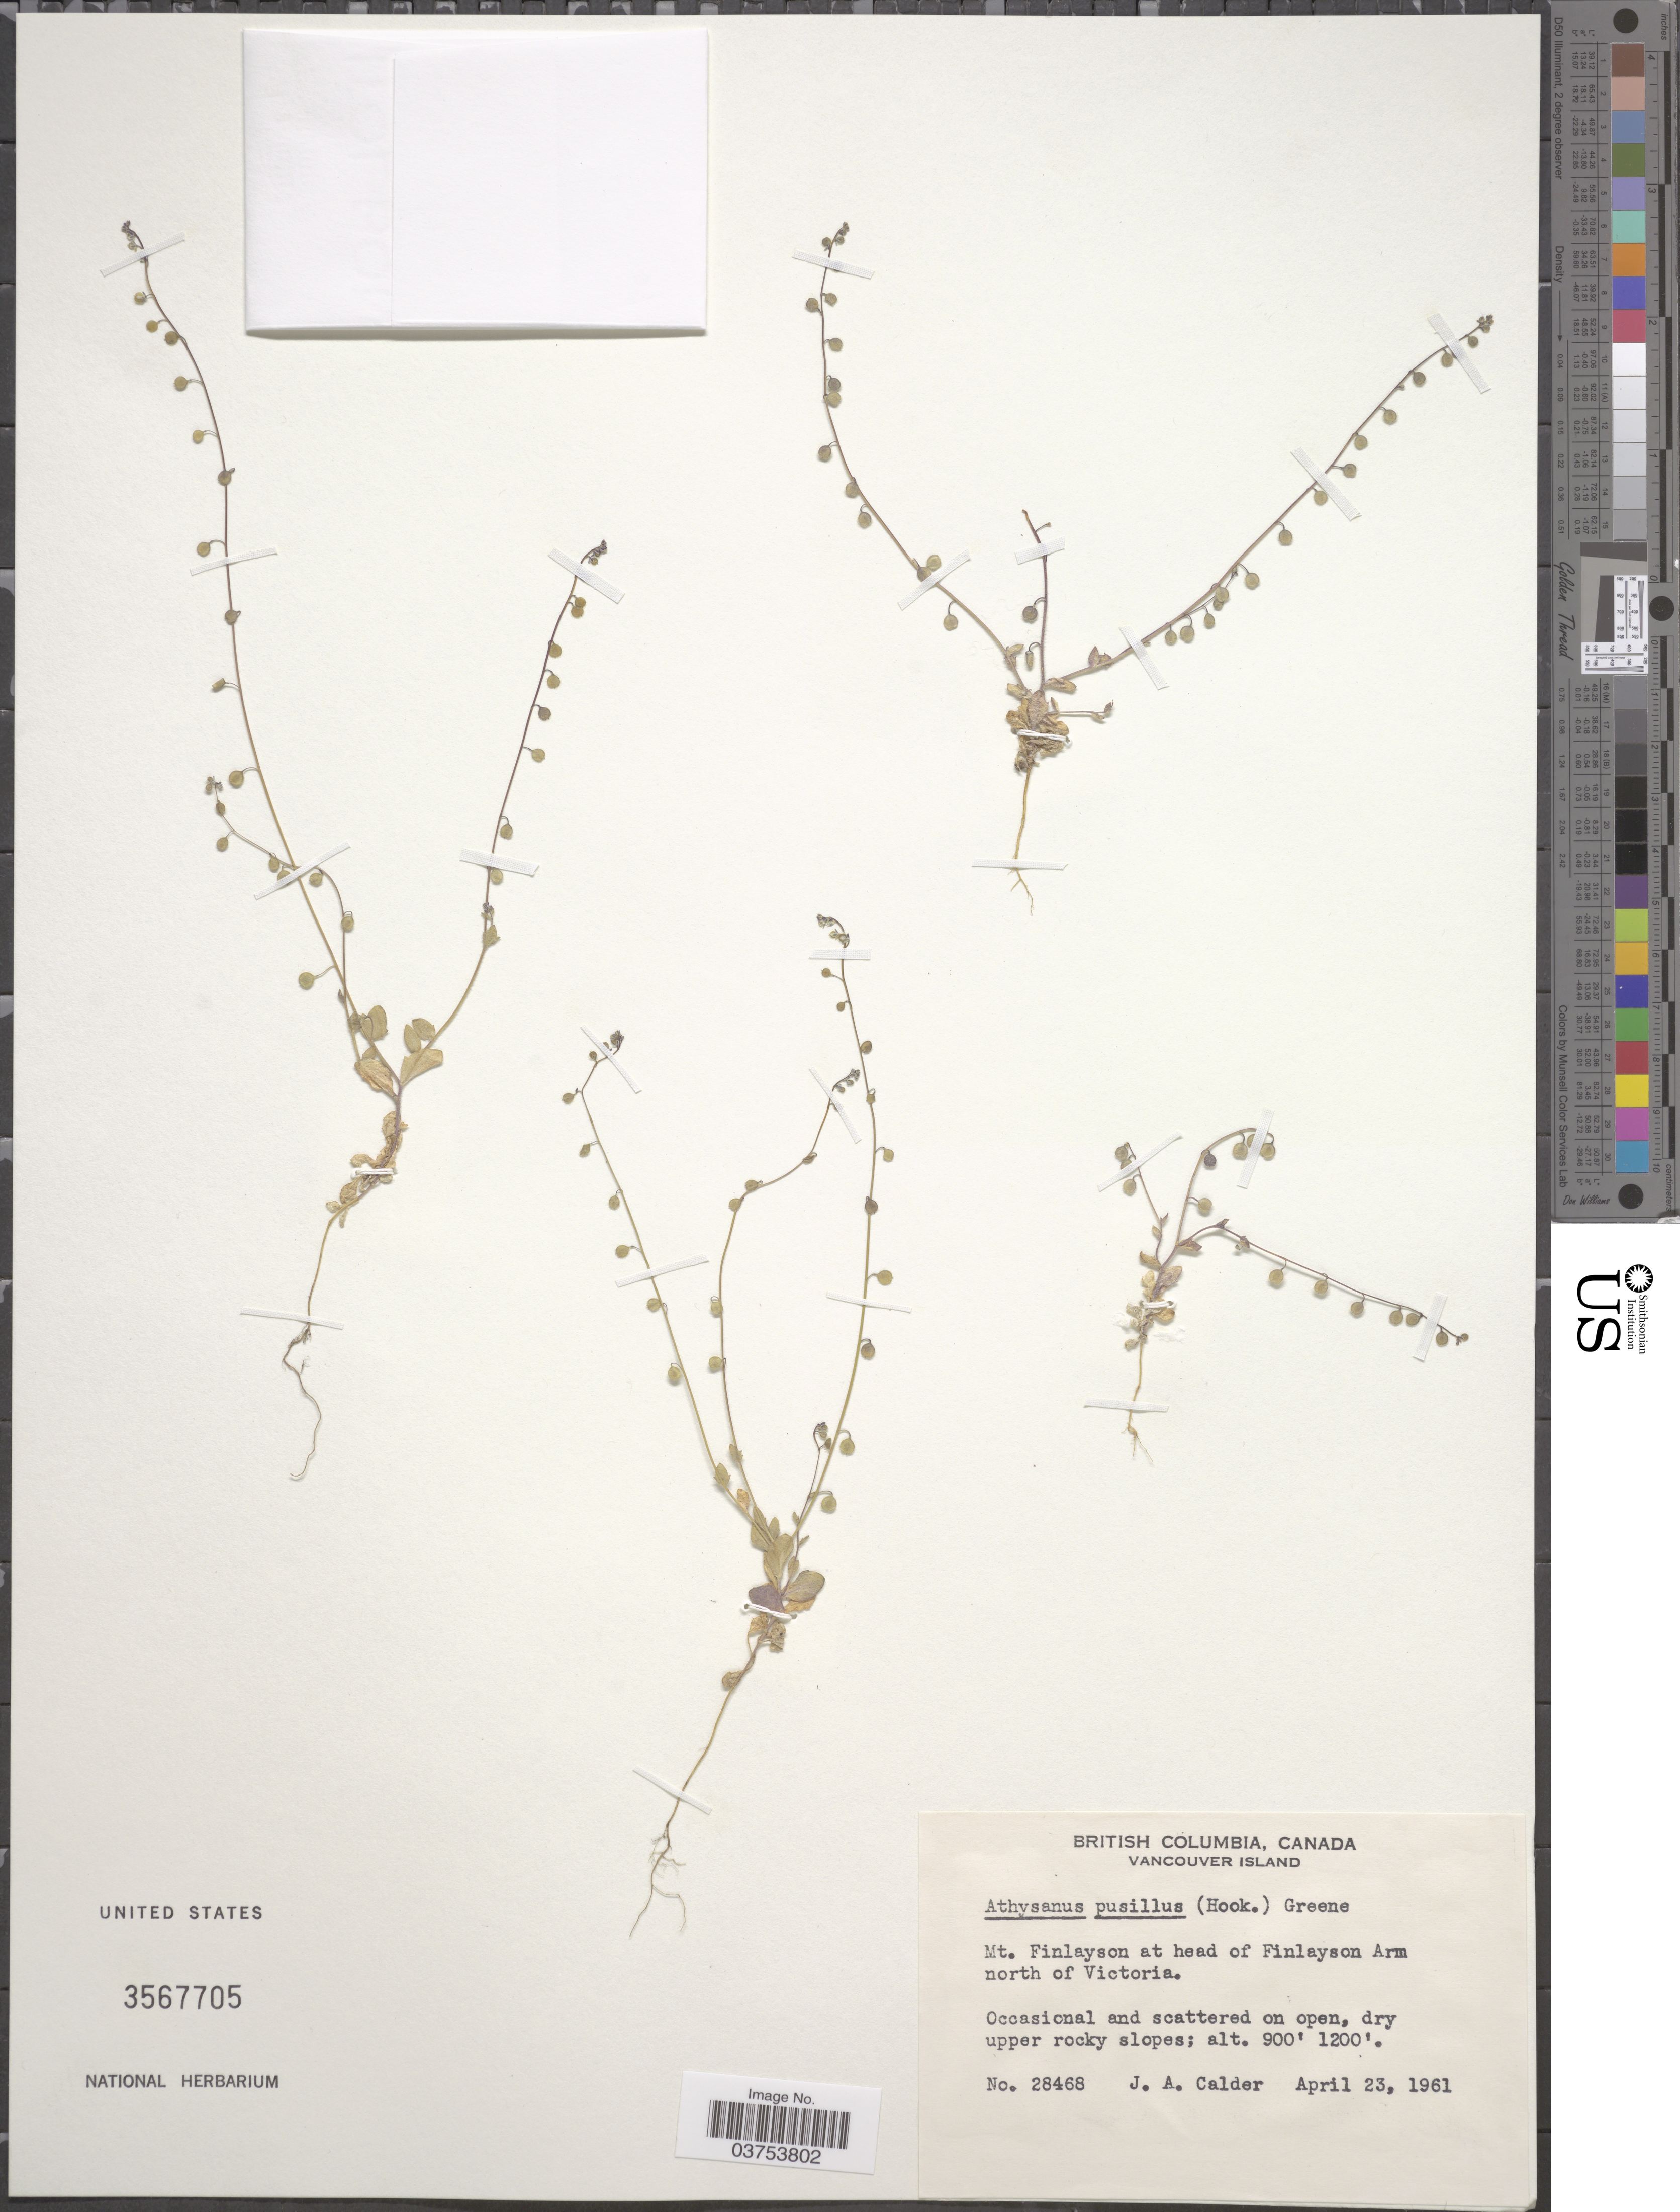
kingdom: Plantae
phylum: Tracheophyta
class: Magnoliopsida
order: Brassicales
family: Brassicaceae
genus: Athysanus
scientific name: Athysanus pusillus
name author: (Hook.) Greene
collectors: J. A. Calder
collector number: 28468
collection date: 1961-04-23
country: Canada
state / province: British Columbia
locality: Vancouver Island. Mt. Finlayson at head of Finlayson Arm north of Victoria.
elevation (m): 274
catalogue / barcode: US 3567705